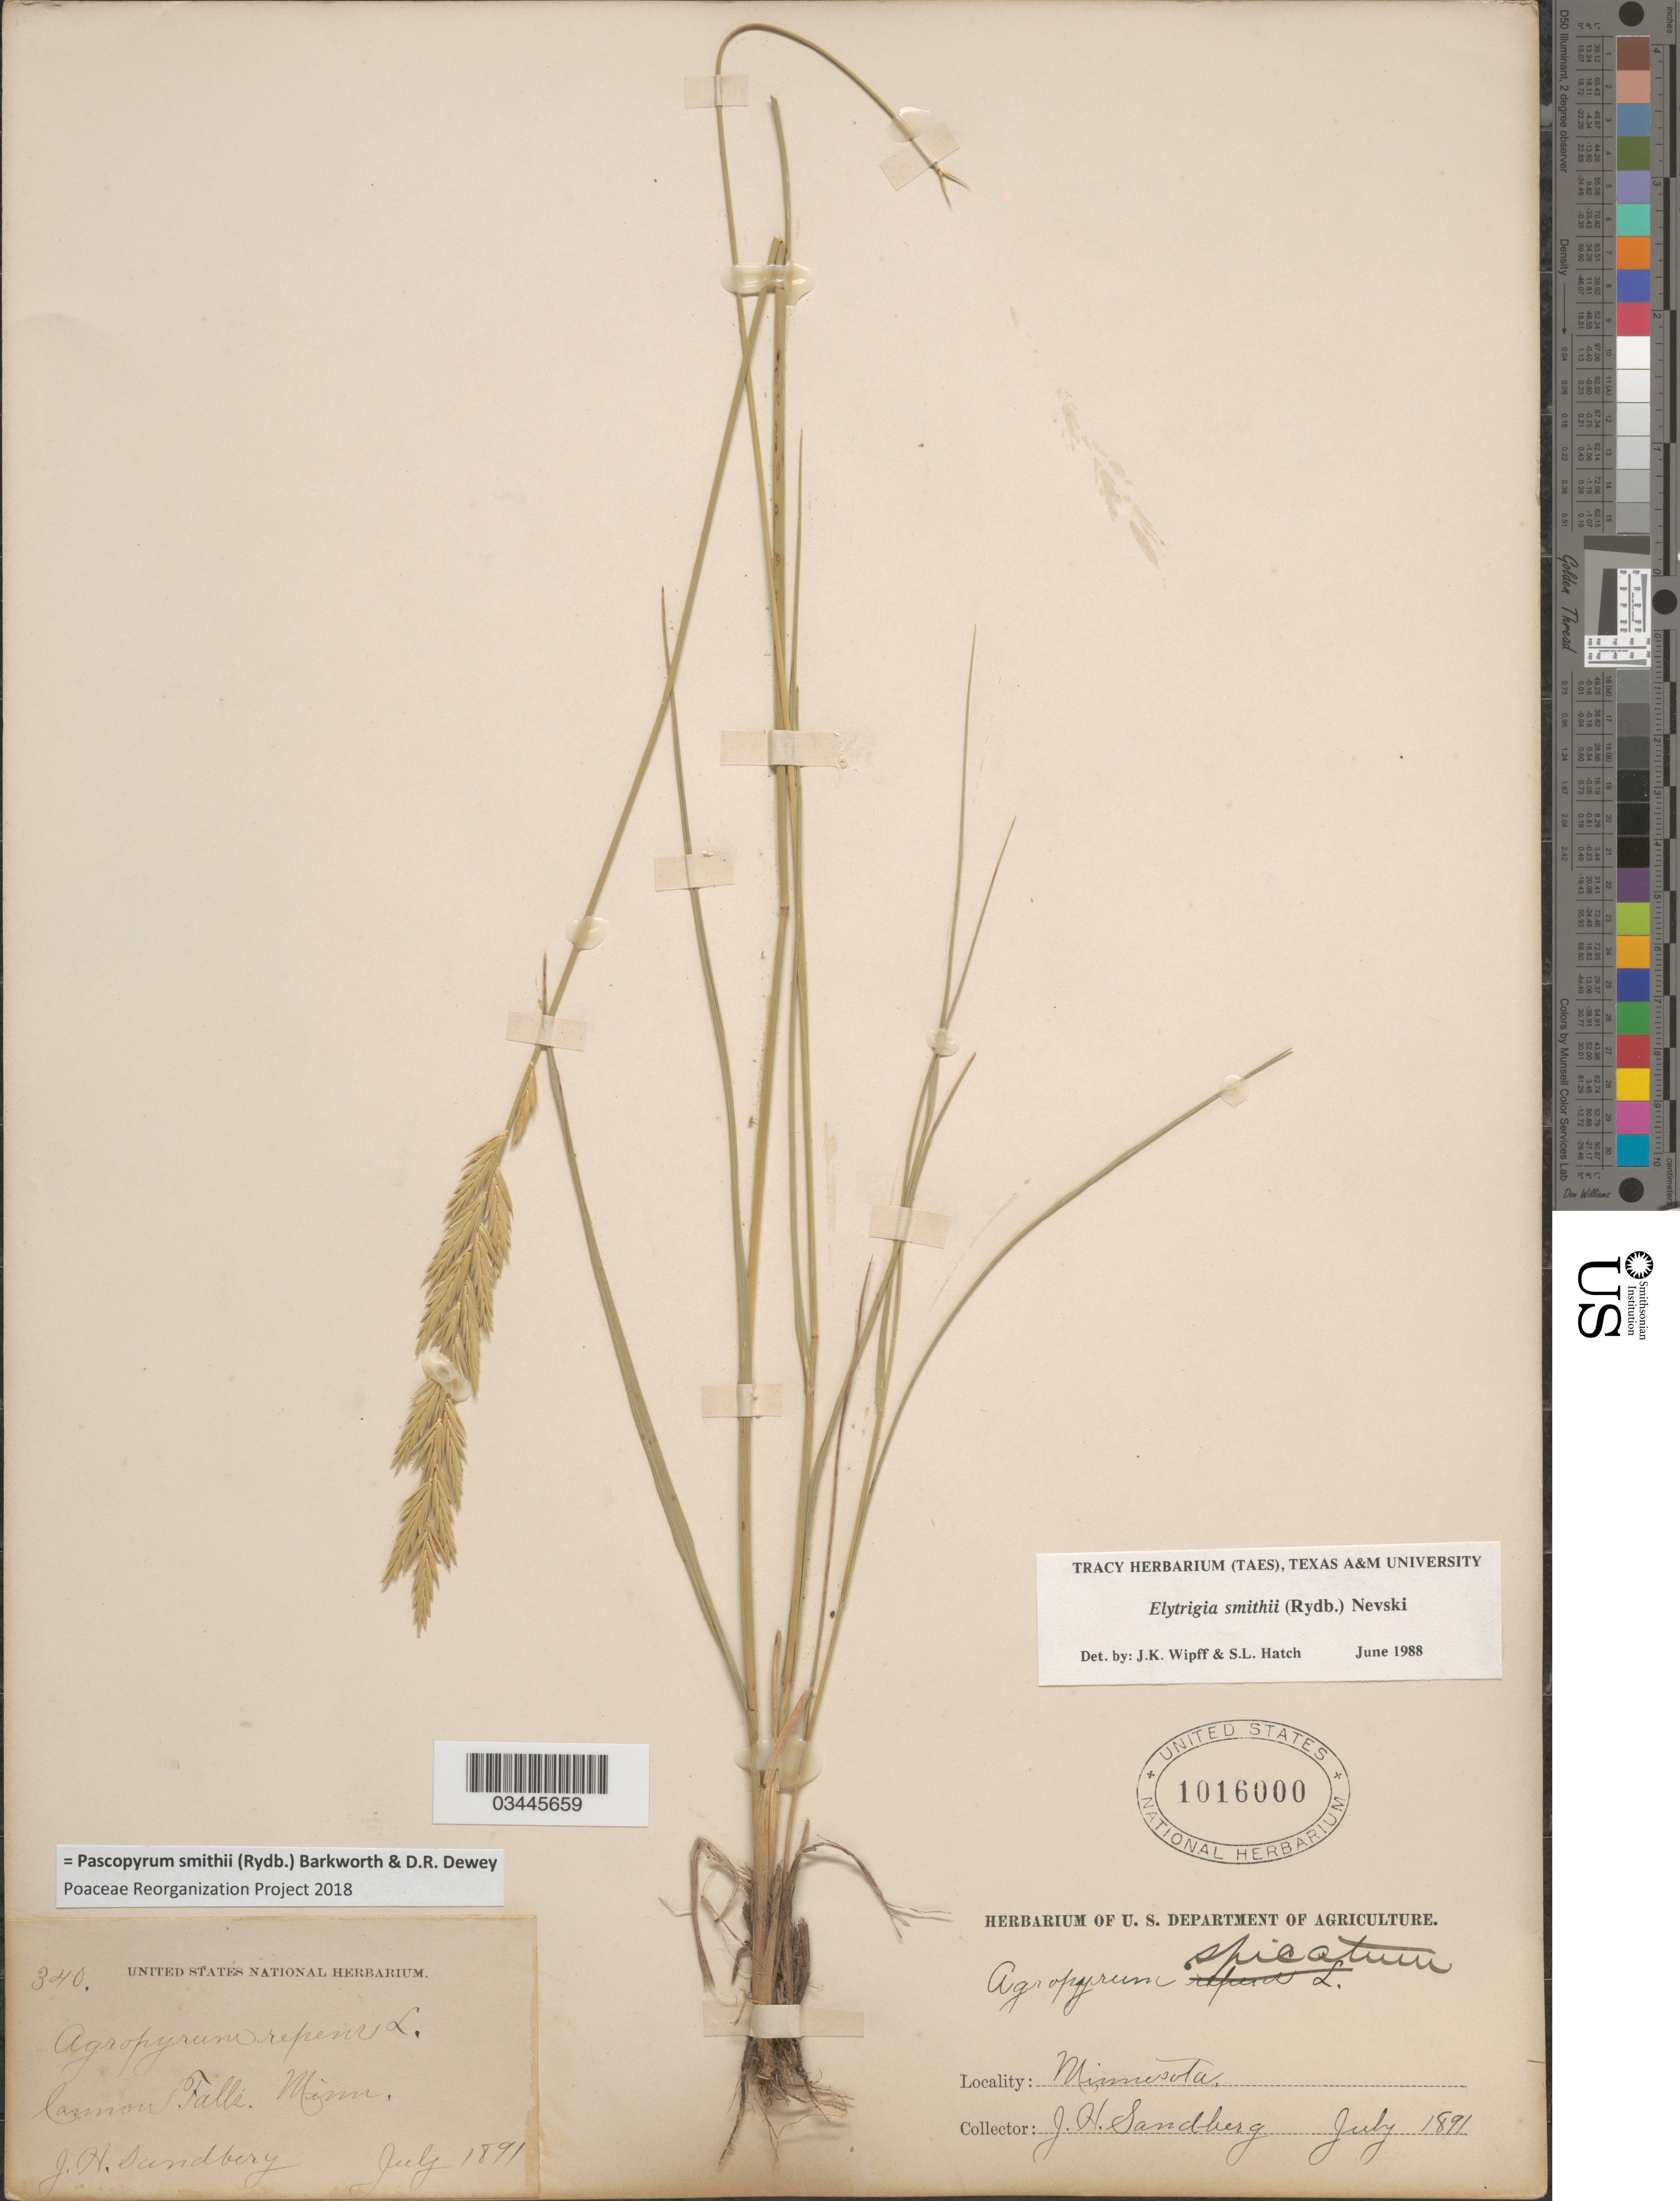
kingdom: Plantae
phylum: Tracheophyta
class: Liliopsida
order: Poales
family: Poaceae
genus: Pascopyrum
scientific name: Pascopyrum smithii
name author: (Rydb.) Barkworth & Dewey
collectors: J. H. Sandberg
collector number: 340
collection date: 1891-07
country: United States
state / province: Minnesota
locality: Cannon Falls.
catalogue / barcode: US 1016000